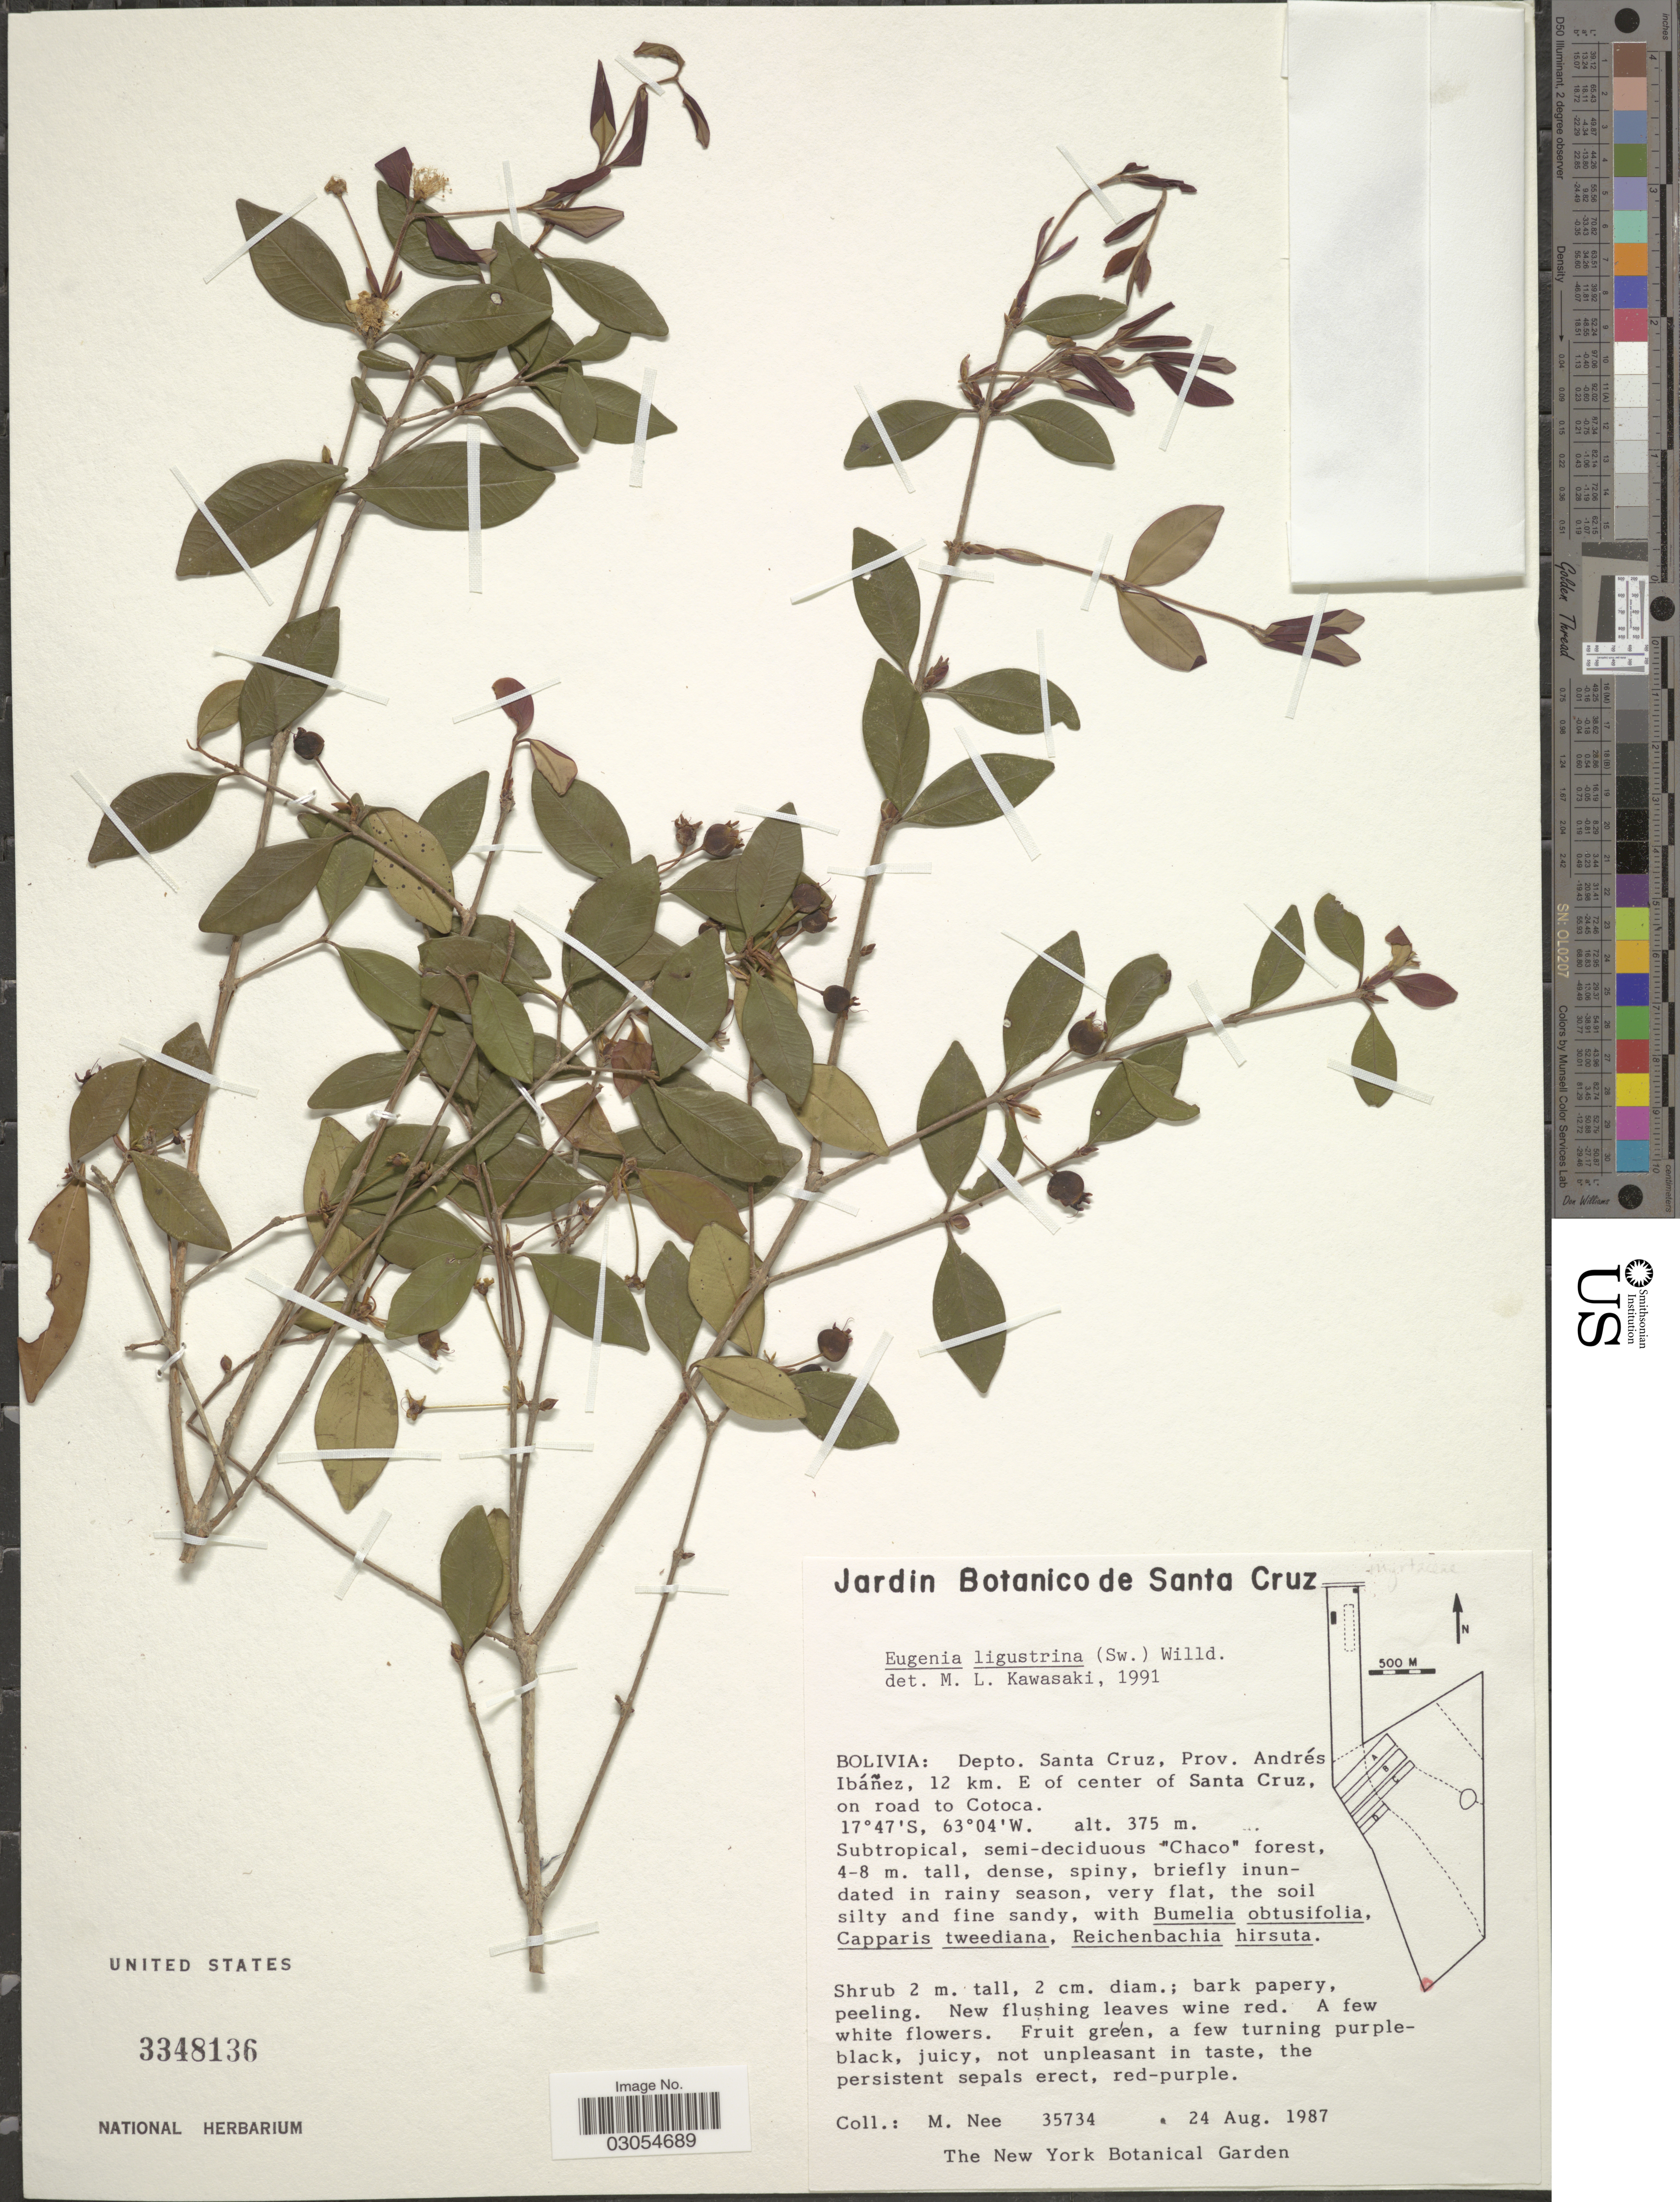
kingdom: Plantae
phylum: Tracheophyta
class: Magnoliopsida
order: Myrtales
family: Myrtaceae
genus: Eugenia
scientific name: Eugenia ligustrina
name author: (Sw.) Willd.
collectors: M. Nee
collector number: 35734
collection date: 1987-08-24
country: Bolivia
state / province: Santa Cruz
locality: Depto. Santa Cruz, Prov. Andrés Ibáñez, 12 km. E of center of Santa Cruz, on road to Cotoca.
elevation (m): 375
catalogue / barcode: US 3348136